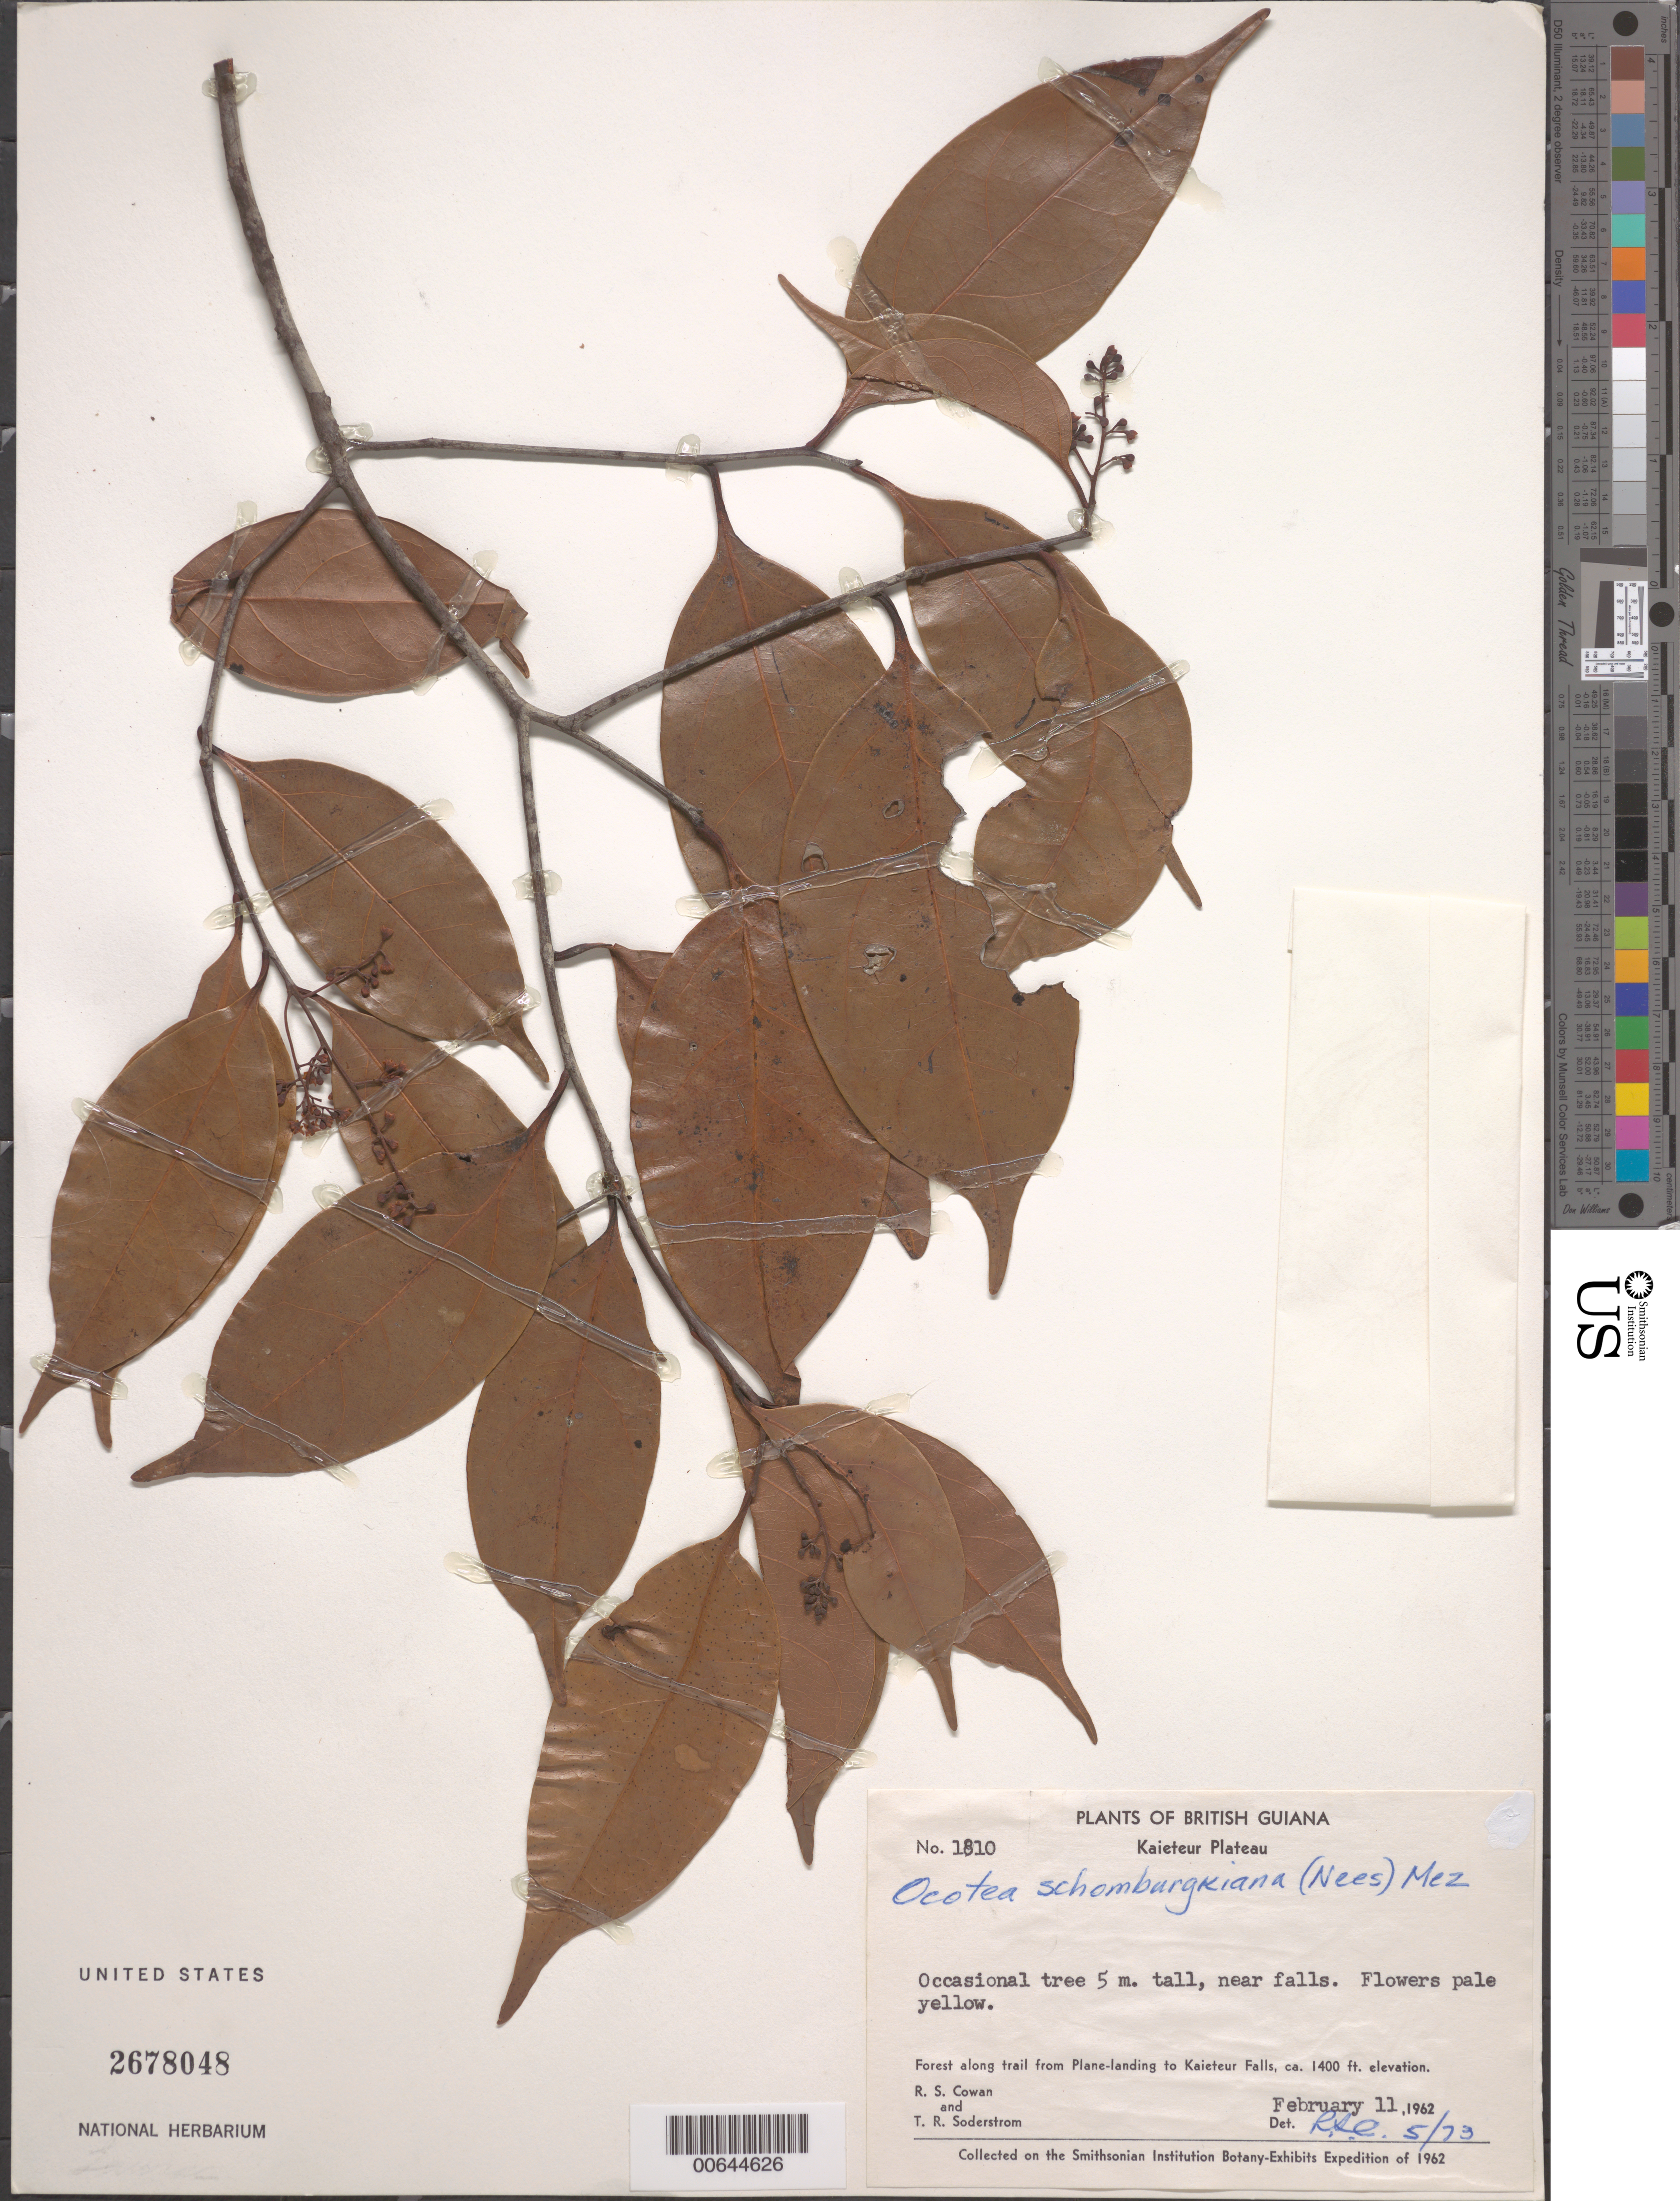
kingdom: Plantae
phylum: Tracheophyta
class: Magnoliopsida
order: Laurales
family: Lauraceae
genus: Ocotea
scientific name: Ocotea schomburgkiana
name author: (Nees) Mez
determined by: Cowan, R. S.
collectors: R. S. Cowan & T. R. Soderstrom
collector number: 1810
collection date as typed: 11-Feb-62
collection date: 1962-02-11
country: Guyana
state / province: Potaro-Siparuni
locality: Kaieteur Plateau, along trail from plane landing to Kaieteur Falls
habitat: Near falls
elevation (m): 427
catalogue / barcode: US 2678048